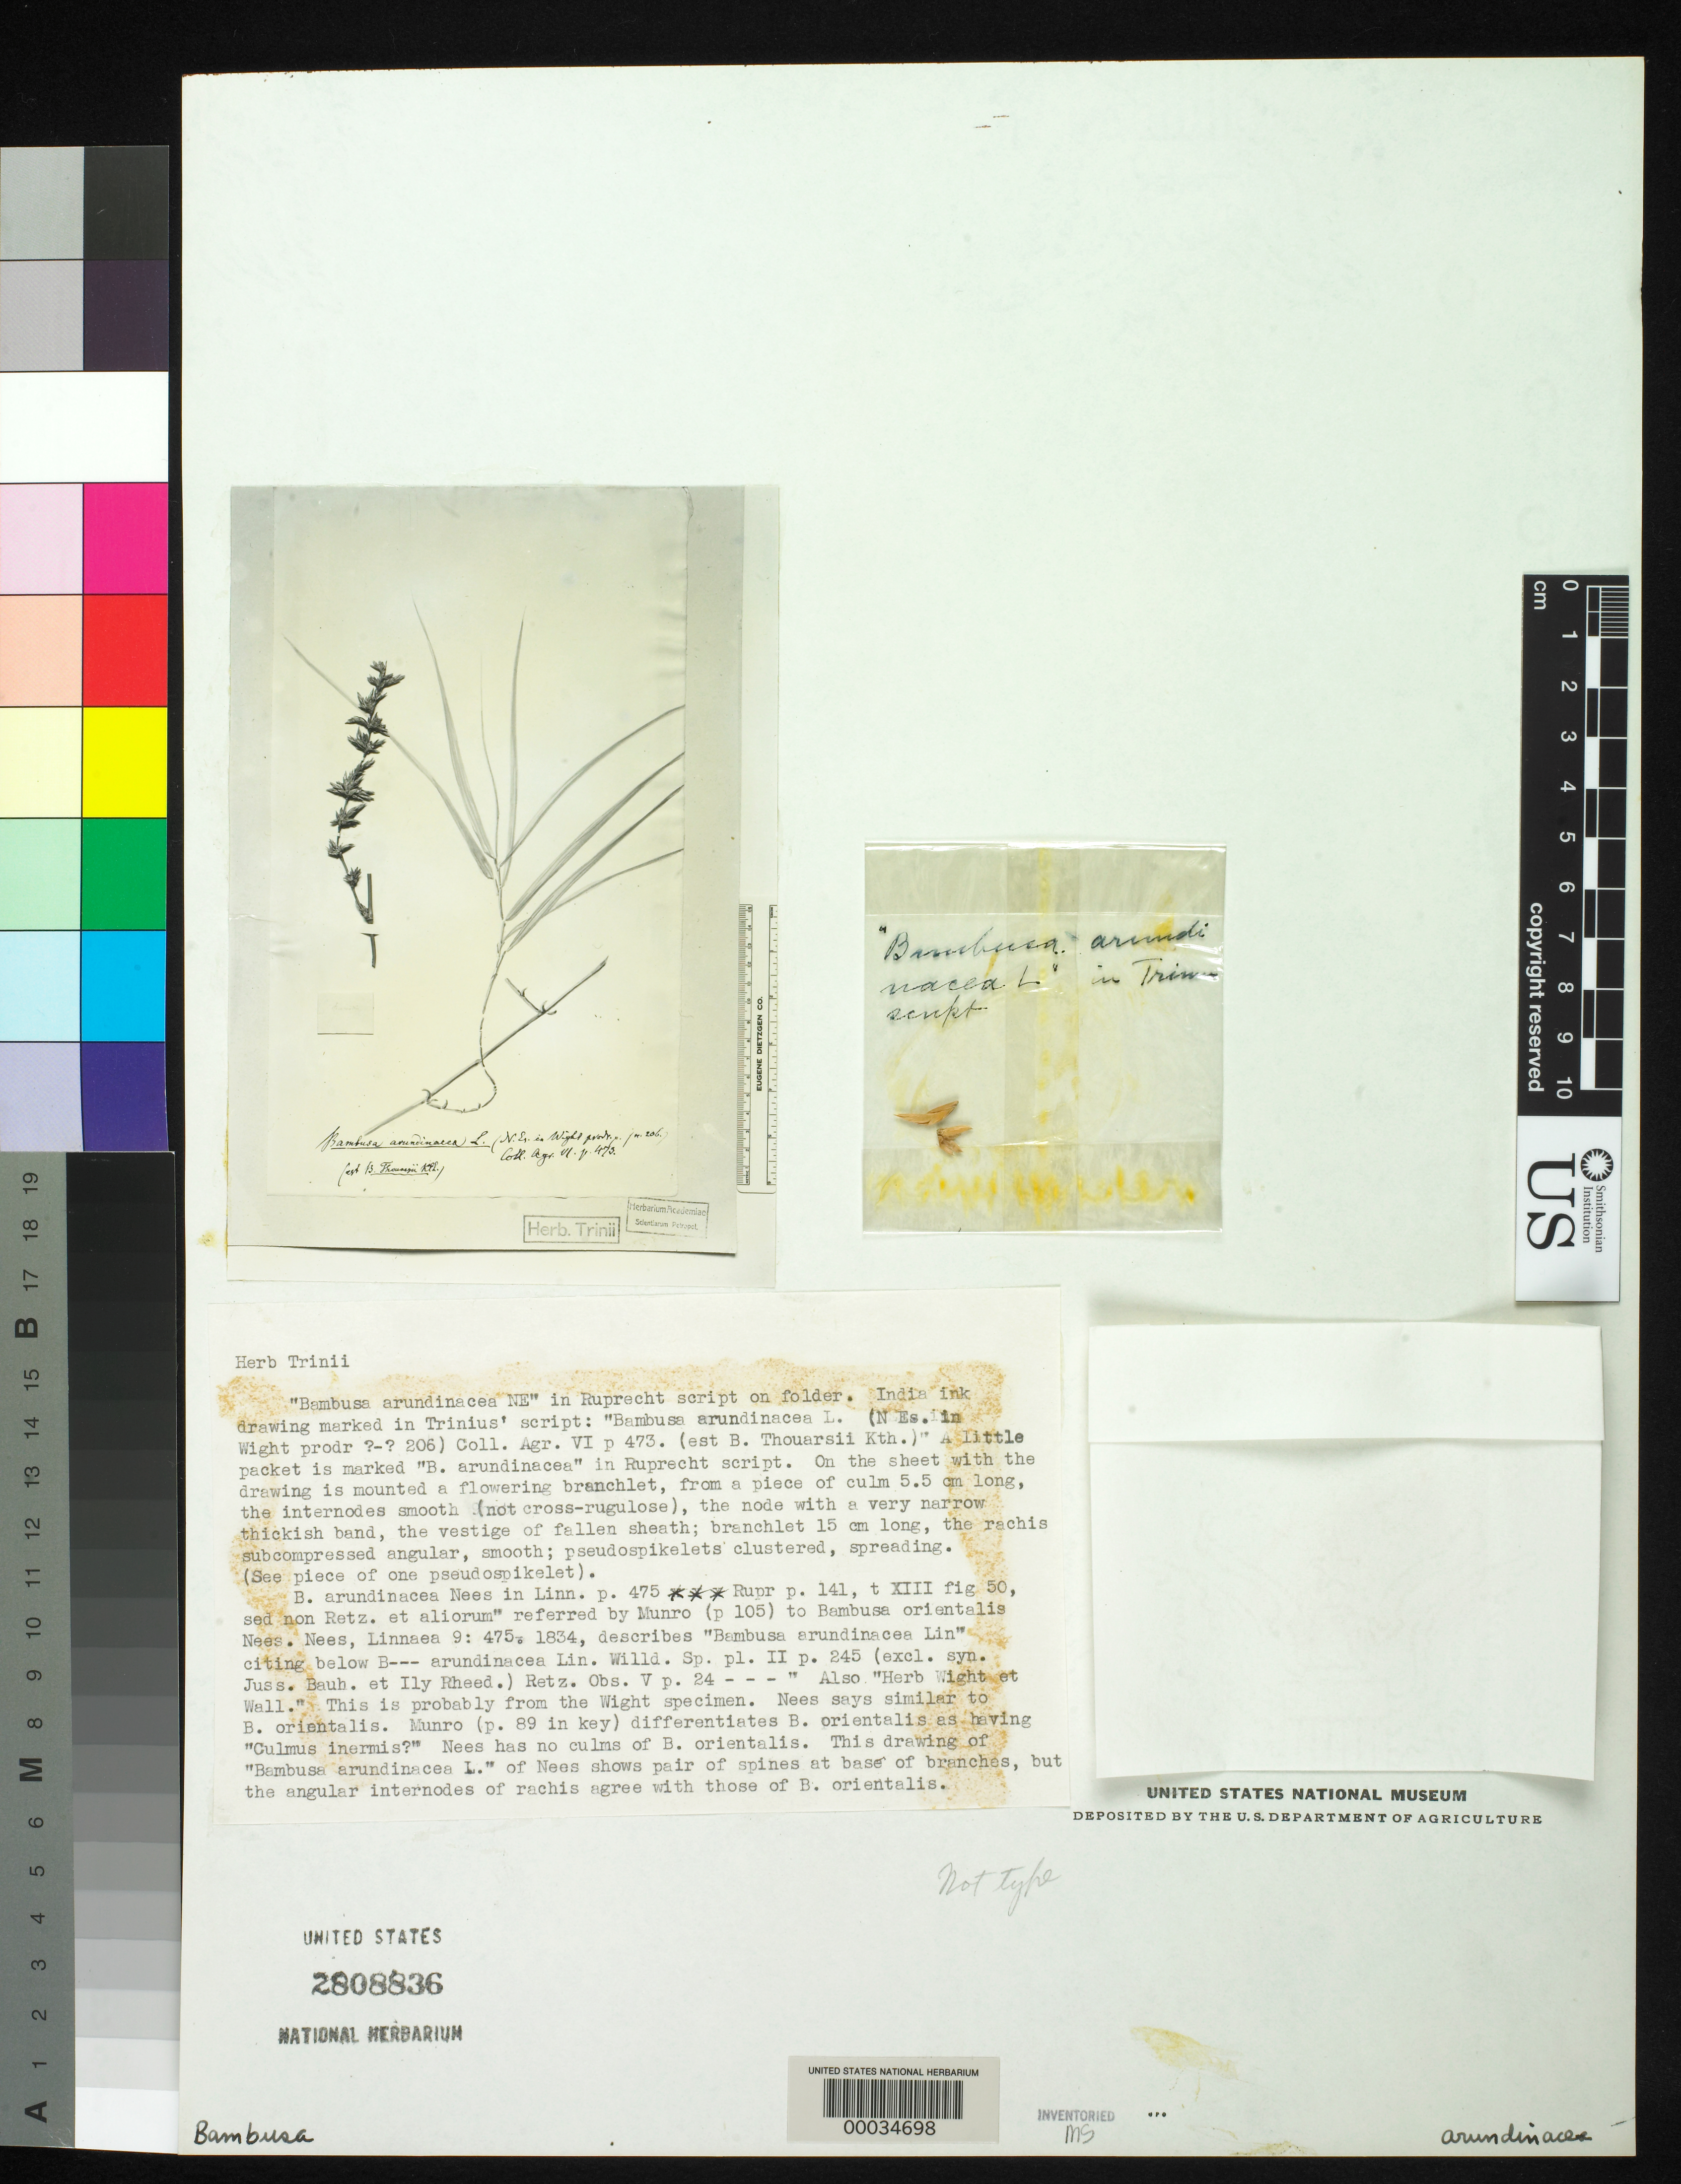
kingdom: Plantae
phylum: Tracheophyta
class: Liliopsida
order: Poales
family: Poaceae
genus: Bambusa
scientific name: Bambusa bambos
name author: (L.) Voss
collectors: R. Wight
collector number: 250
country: Panama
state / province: Chiriquí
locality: Around San Felix.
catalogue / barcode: US 2808836